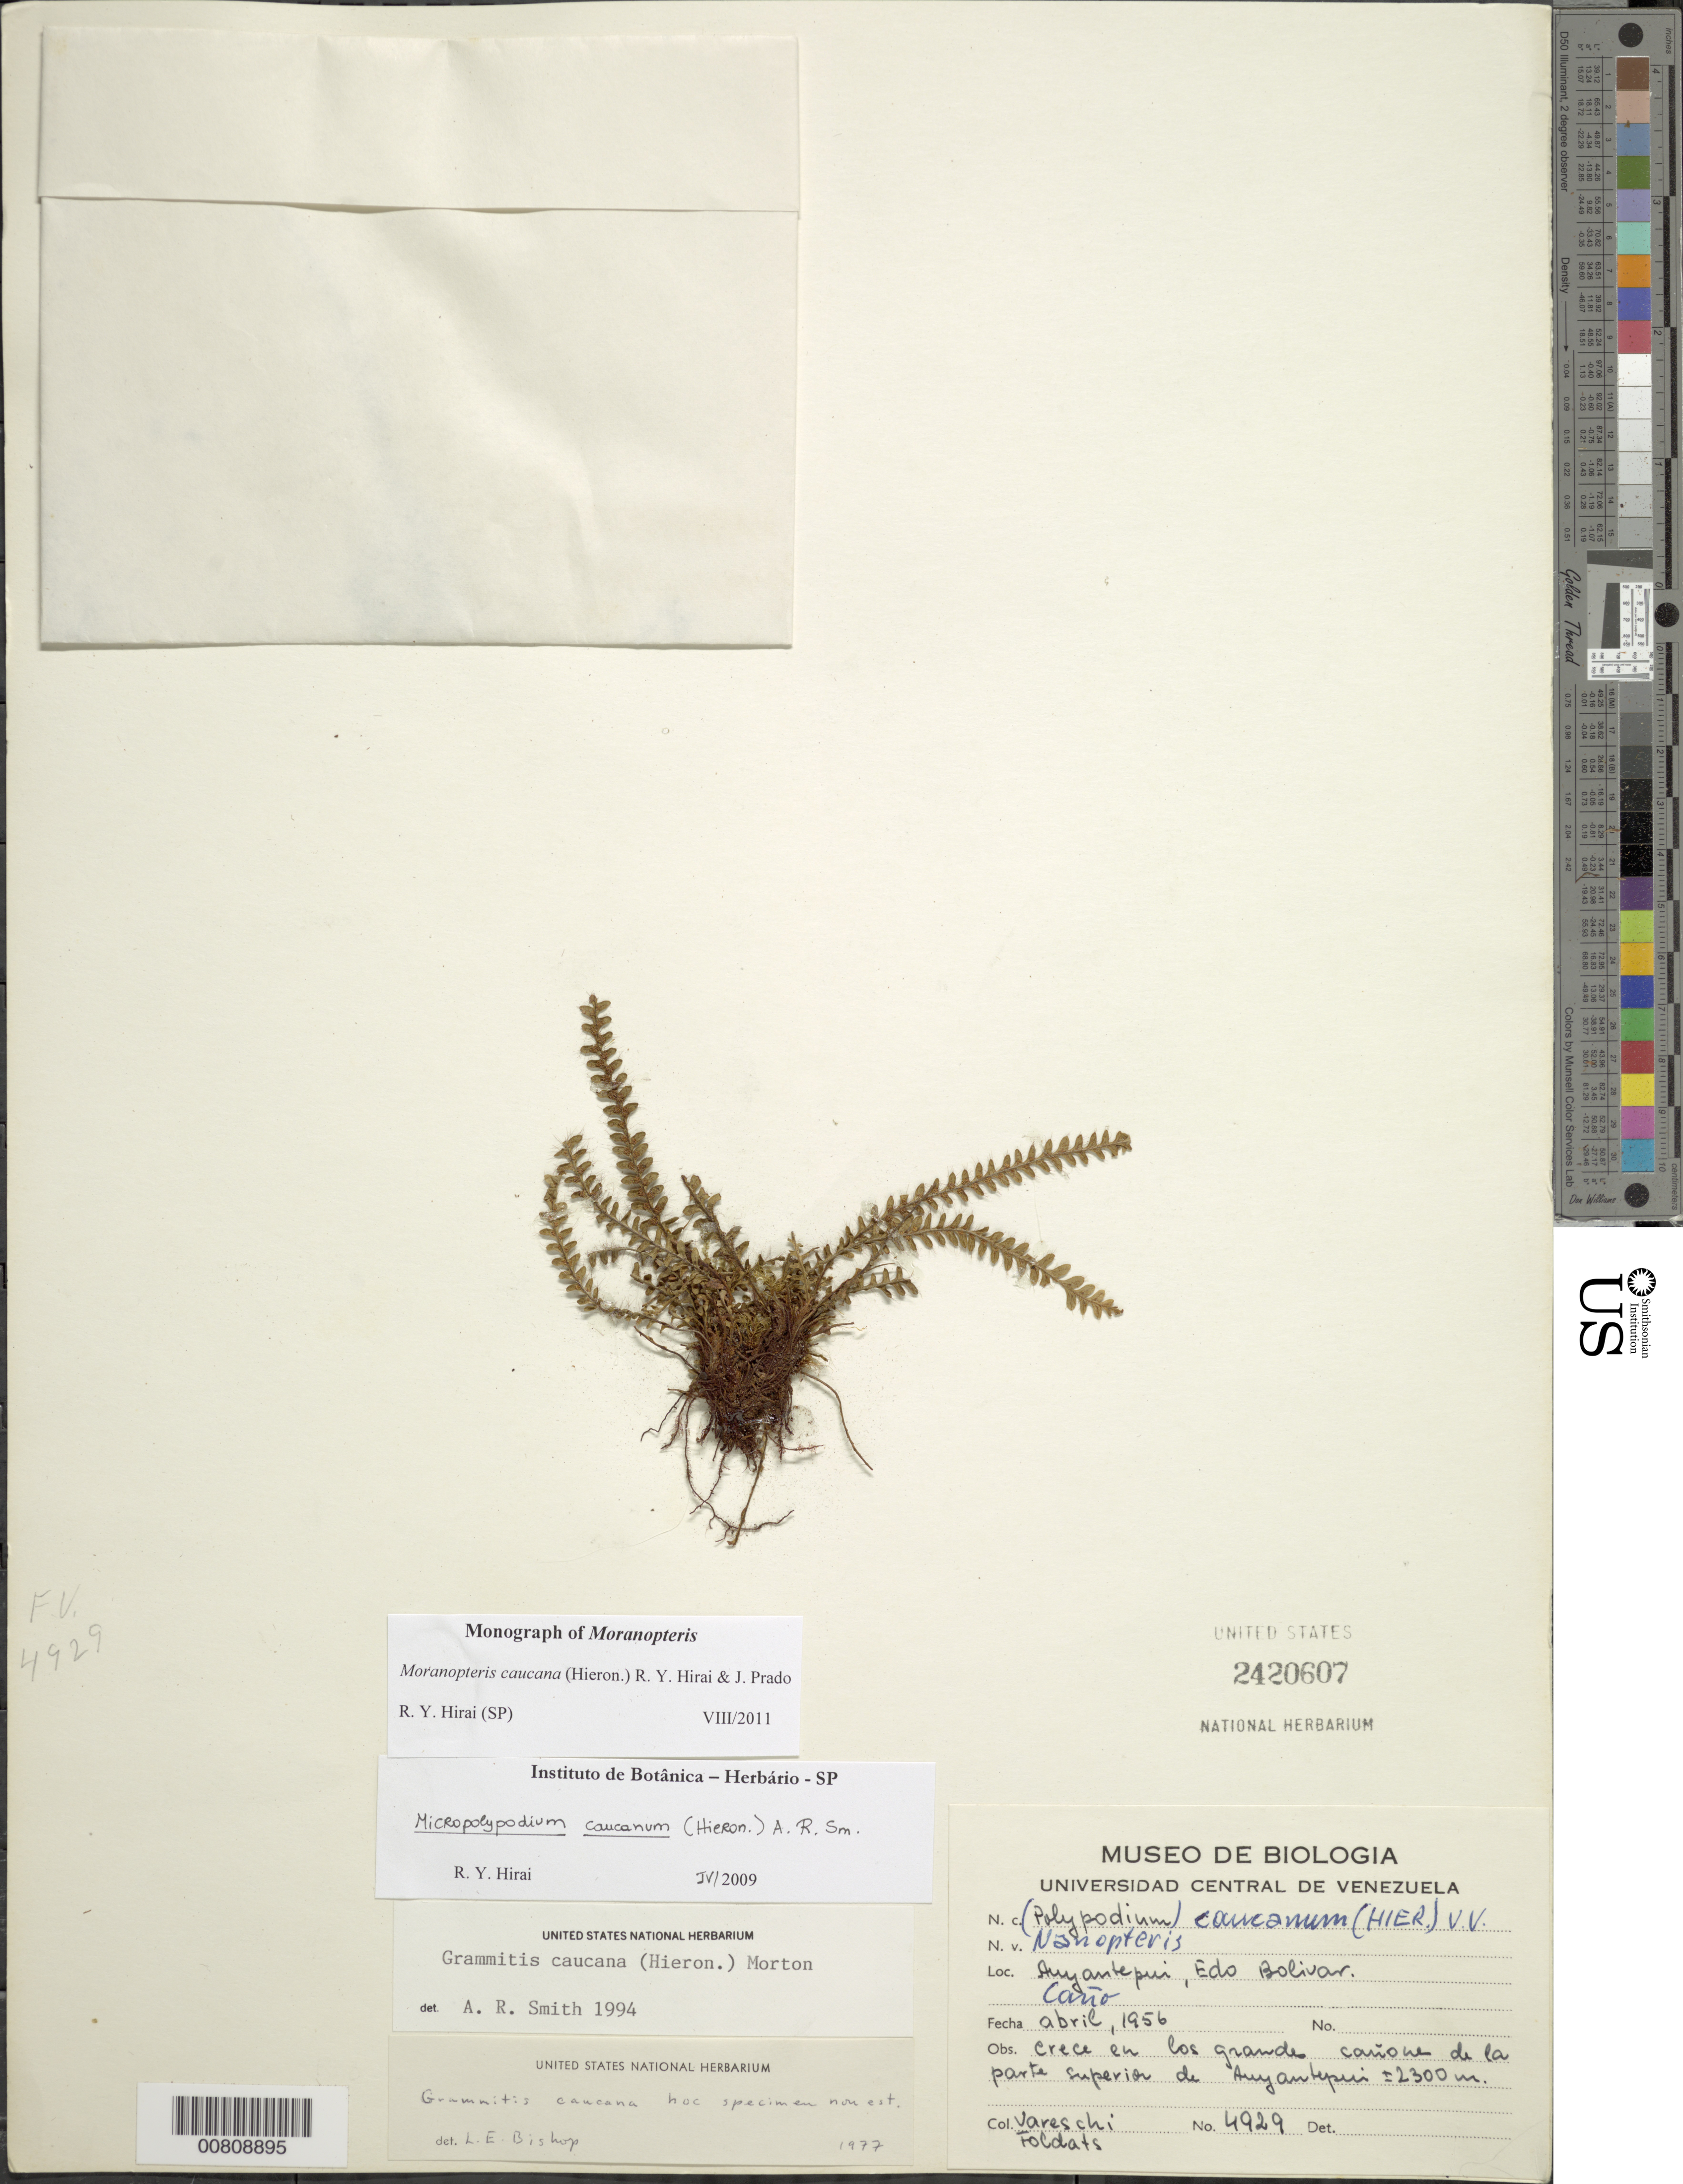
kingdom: Plantae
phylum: Tracheophyta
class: Polypodiopsida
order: Polypodiales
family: Polypodiaceae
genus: Moranopteris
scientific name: Moranopteris caucana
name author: (Hieron.) R. Y. Hirai & J. Prado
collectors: V. Vareschi & E. Foldats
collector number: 4929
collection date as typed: Apr-56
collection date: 1956-04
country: Venezuela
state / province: Bolívar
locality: Auyan-tepuí, parte superíor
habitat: Crece en los canones grandes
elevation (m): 2300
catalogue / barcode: US 2420607